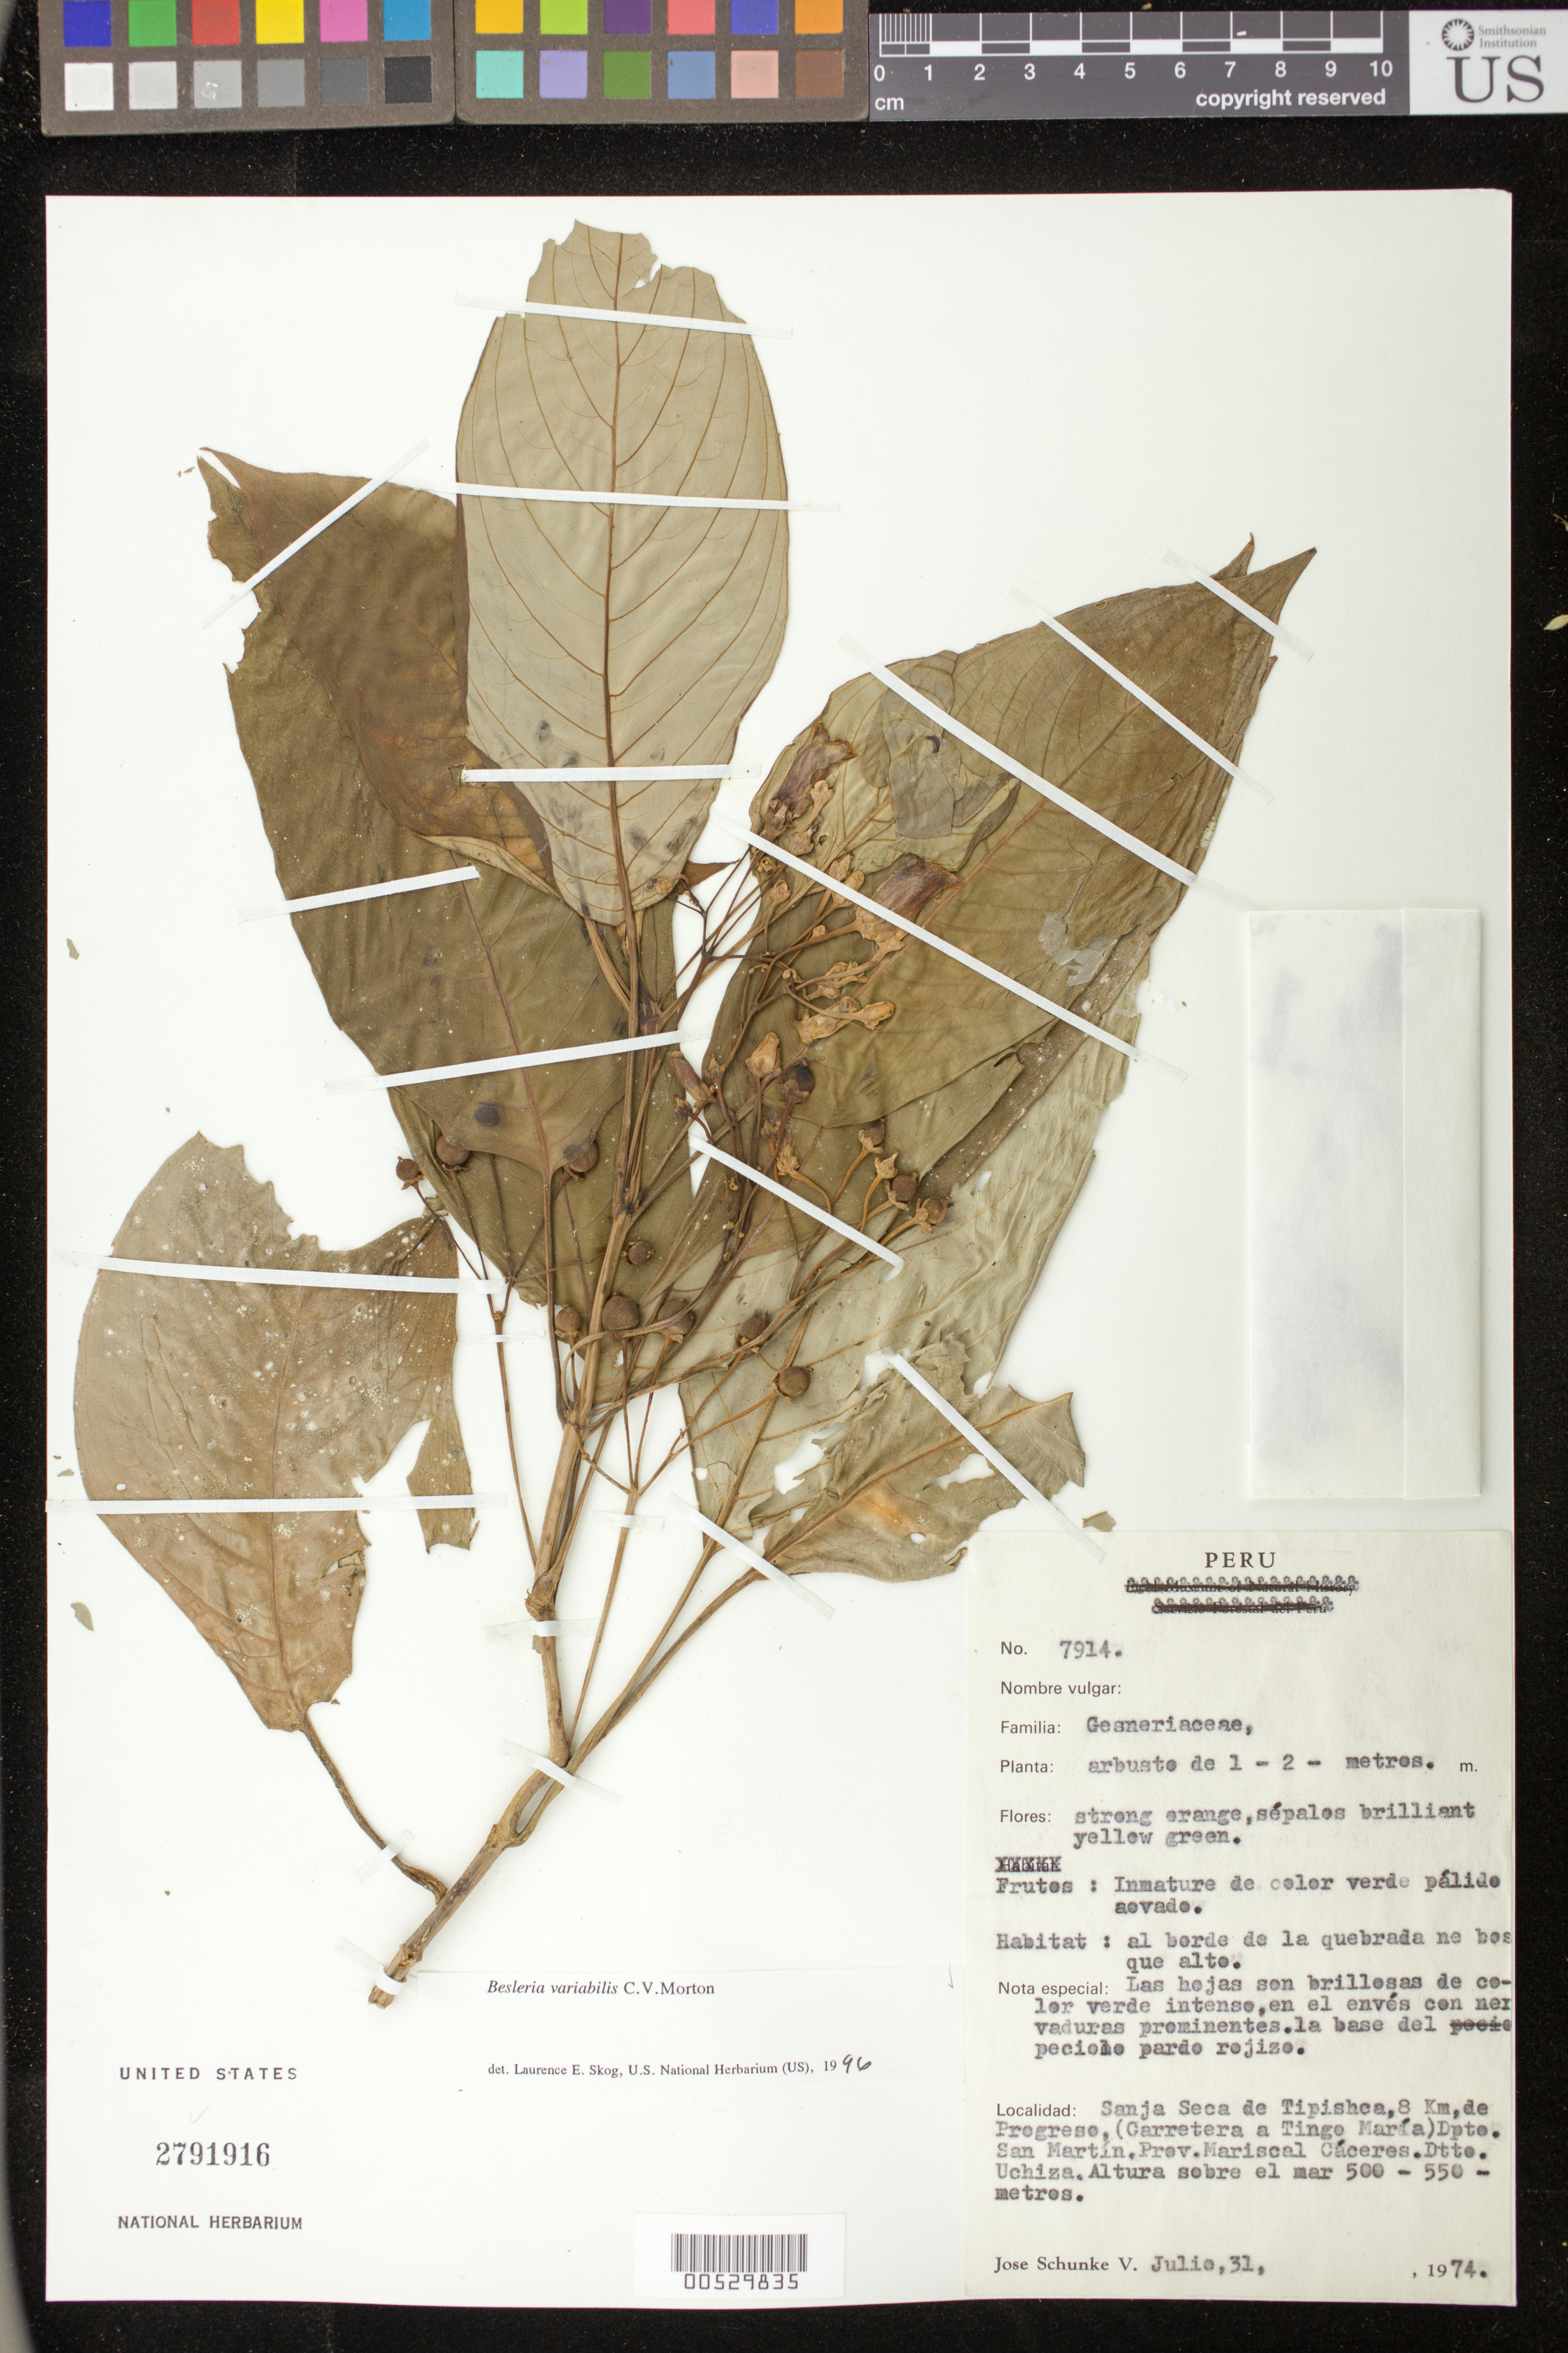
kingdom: Plantae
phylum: Tracheophyta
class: Magnoliopsida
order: Lamiales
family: Gesneriaceae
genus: Besleria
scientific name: Besleria variabilis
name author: C.V. Morton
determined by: Skog, Laurence E.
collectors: J. Schunke Vigo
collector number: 7914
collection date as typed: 31 Jul 1974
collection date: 1974-07-31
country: Peru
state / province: San Martín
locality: Prov. Mariscal Cáceres, dtto. Uchiza; Sanja Seca de Tipishca, 8 km de Progreso (Carretera a Tingo María)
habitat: Al borde de la quebrada ne bosque alto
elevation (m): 500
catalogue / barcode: US 2791916